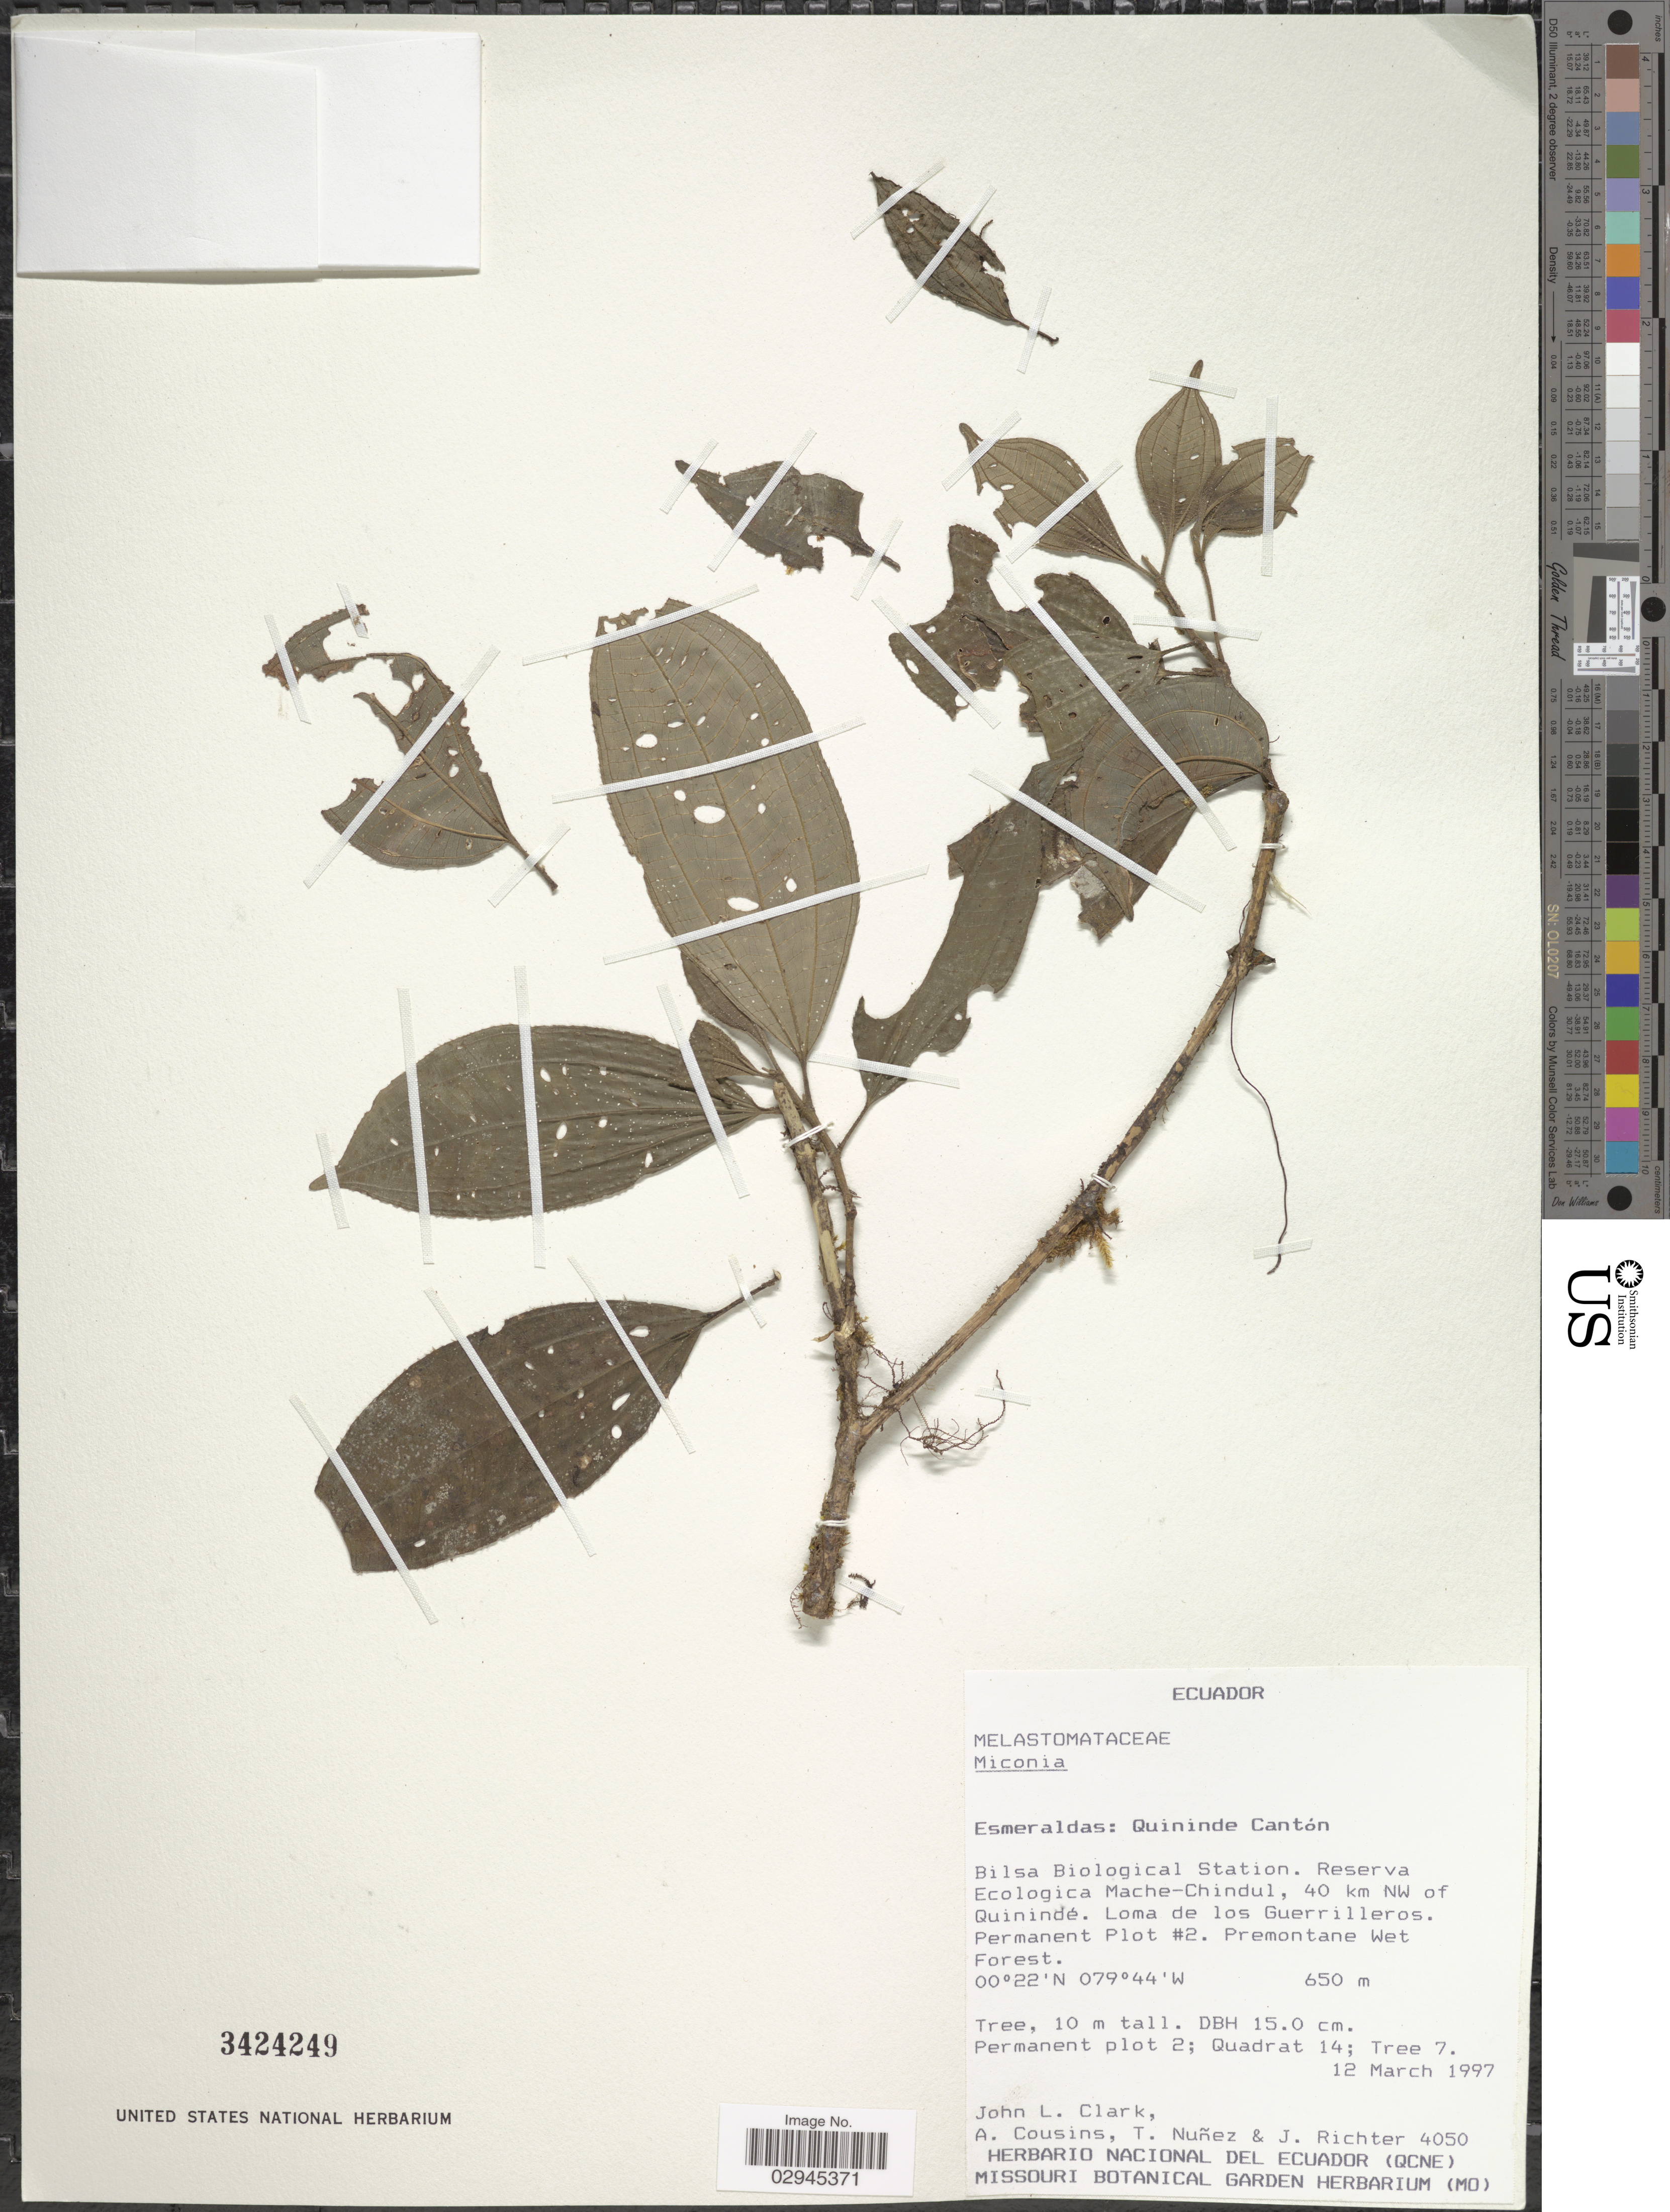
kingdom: Plantae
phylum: Tracheophyta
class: Magnoliopsida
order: Myrtales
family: Melastomataceae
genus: Miconia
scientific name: Miconia sp.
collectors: J. L. Clark, A. Cousins, T. Núñez & J. Richter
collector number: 4050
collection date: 1997-03-12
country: Ecuador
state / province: Esmeraldas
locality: Quininde Cantón. Bilsa Biological Station. Reserva Ecologica Mache-Chindul, 40 km NW of Quinindé. Loma de los Guerrilleros. Permanent Plot #2. Premontane Wet Forest.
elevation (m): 650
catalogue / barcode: US 3424249